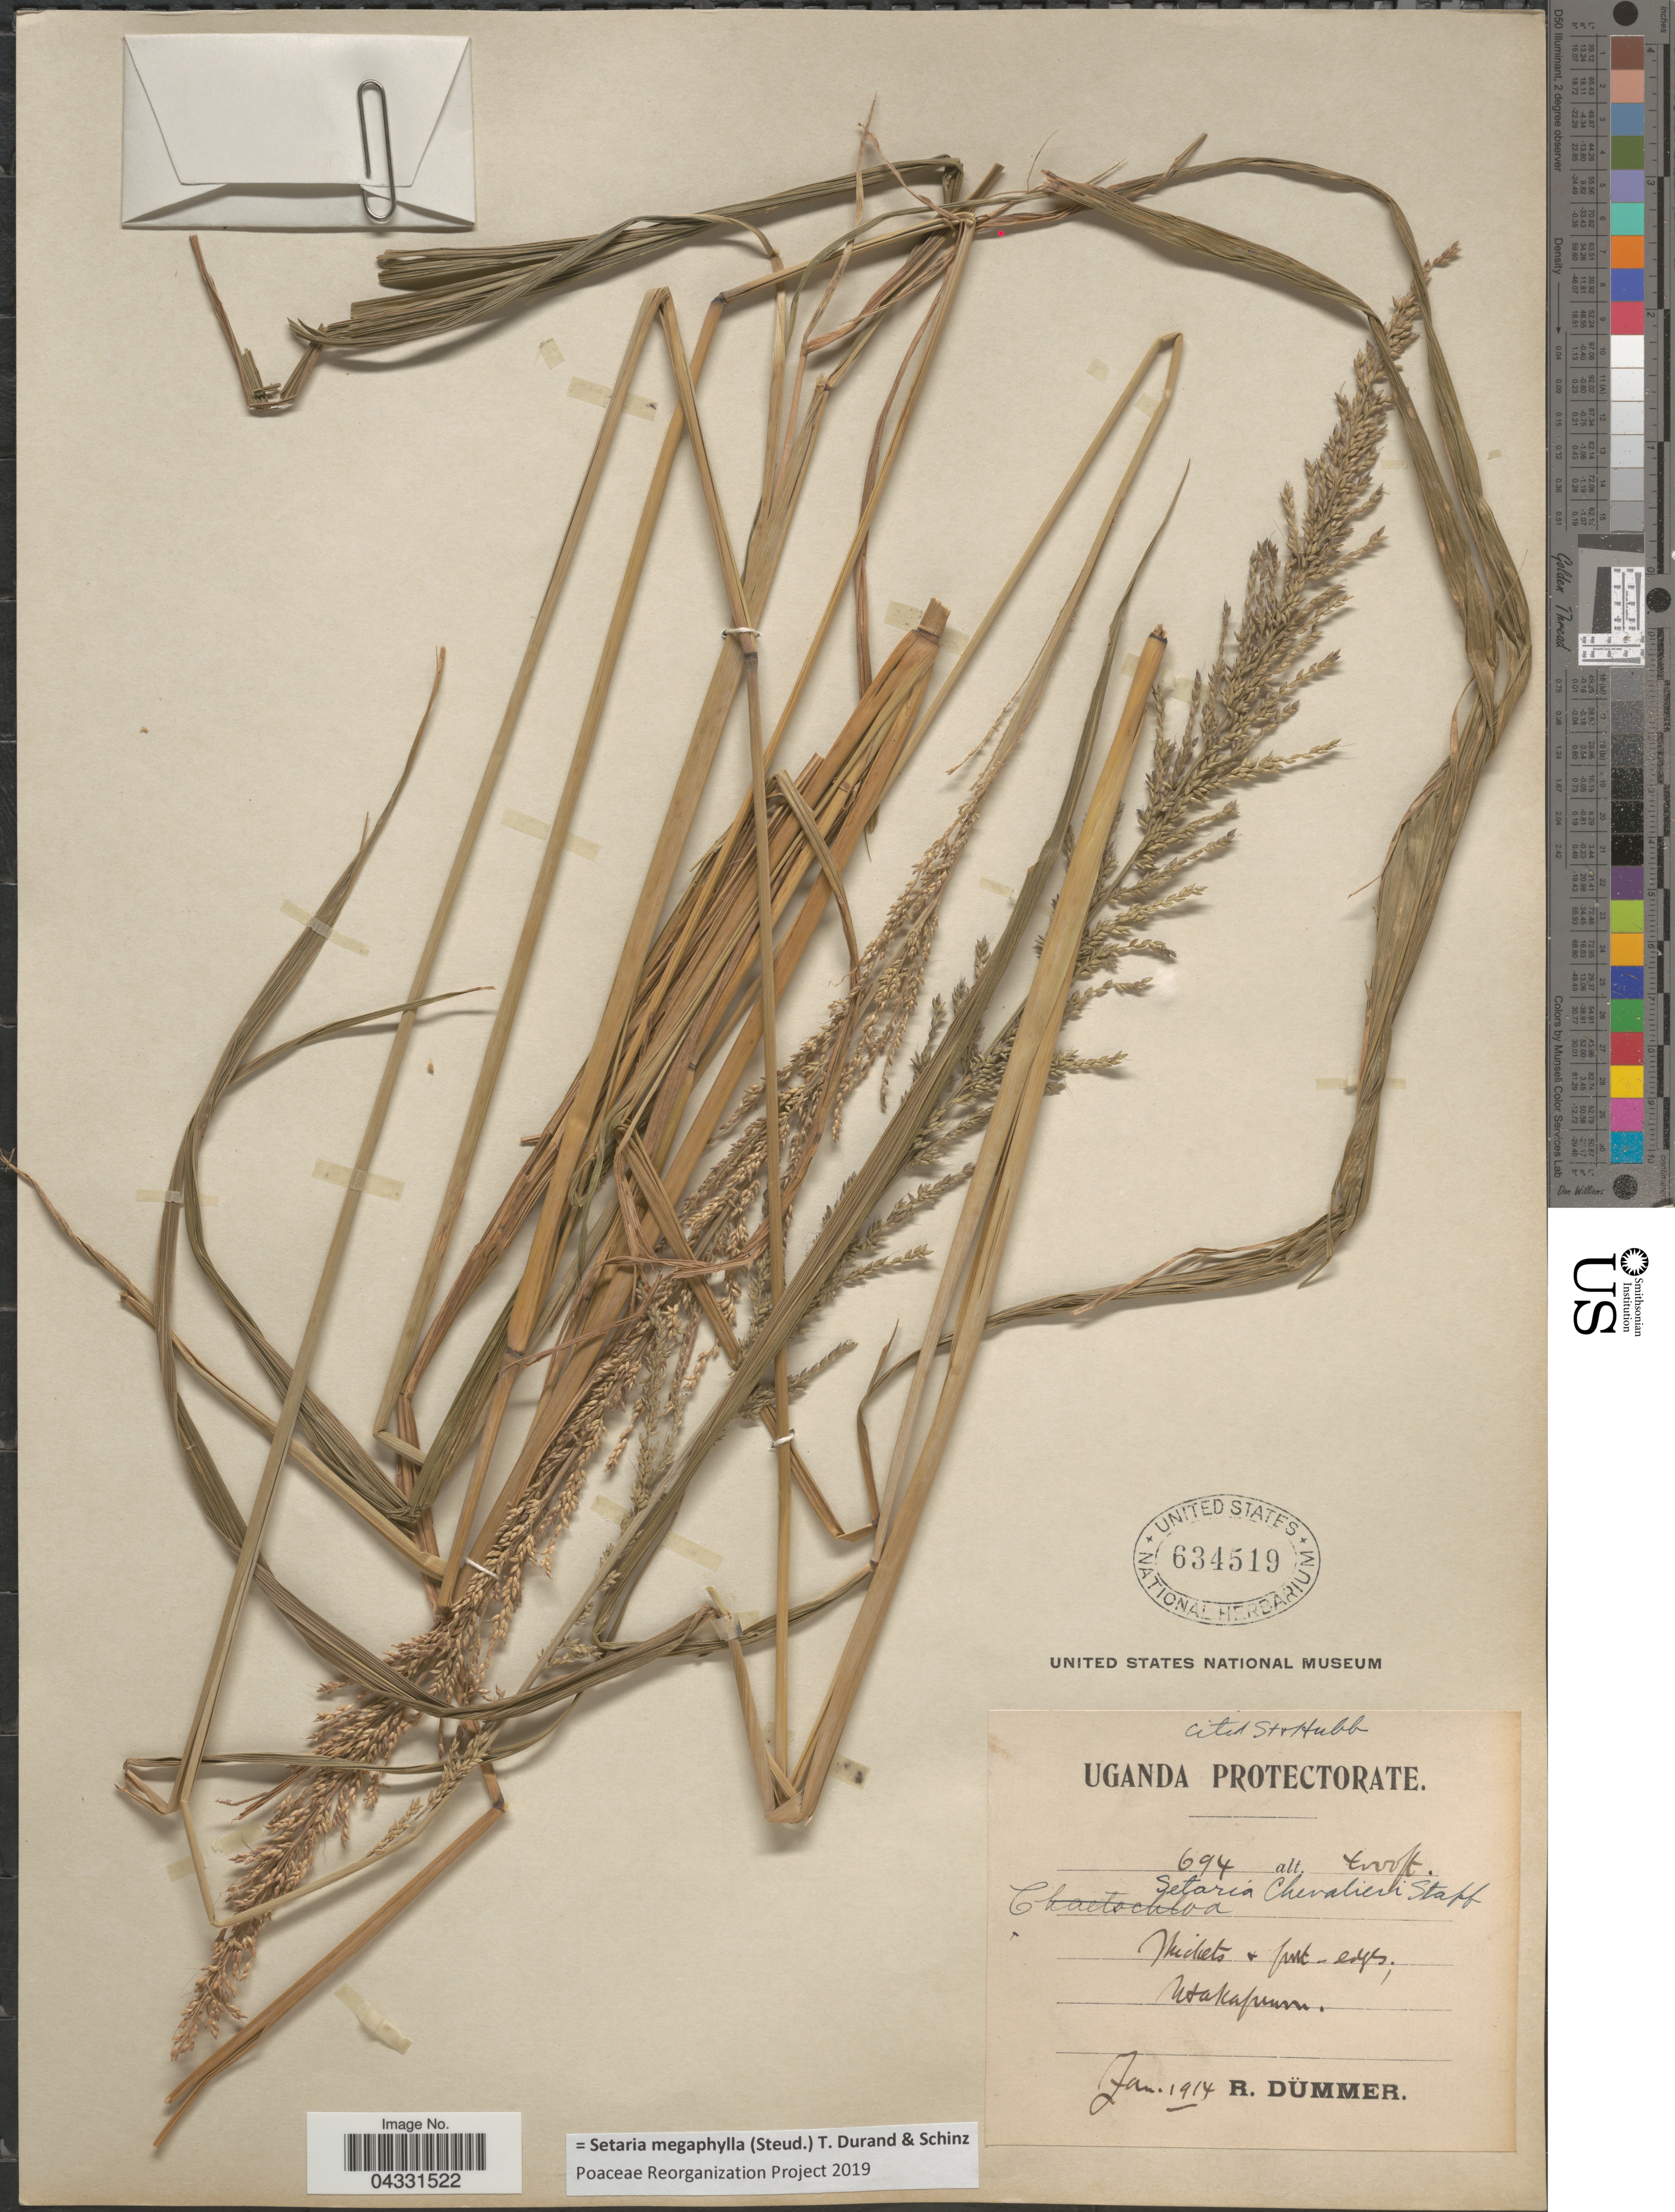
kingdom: Plantae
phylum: Tracheophyta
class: Liliopsida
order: Poales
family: Poaceae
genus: Setaria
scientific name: Setaria megaphylla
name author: (Steud.) Durieu & Schinz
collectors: R. A. Dümmer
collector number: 694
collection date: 1914-01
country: Uganda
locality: Uganda Protectorate. Thickets + forest-edges, Ntakafunvu.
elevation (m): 1219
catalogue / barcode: US 634519